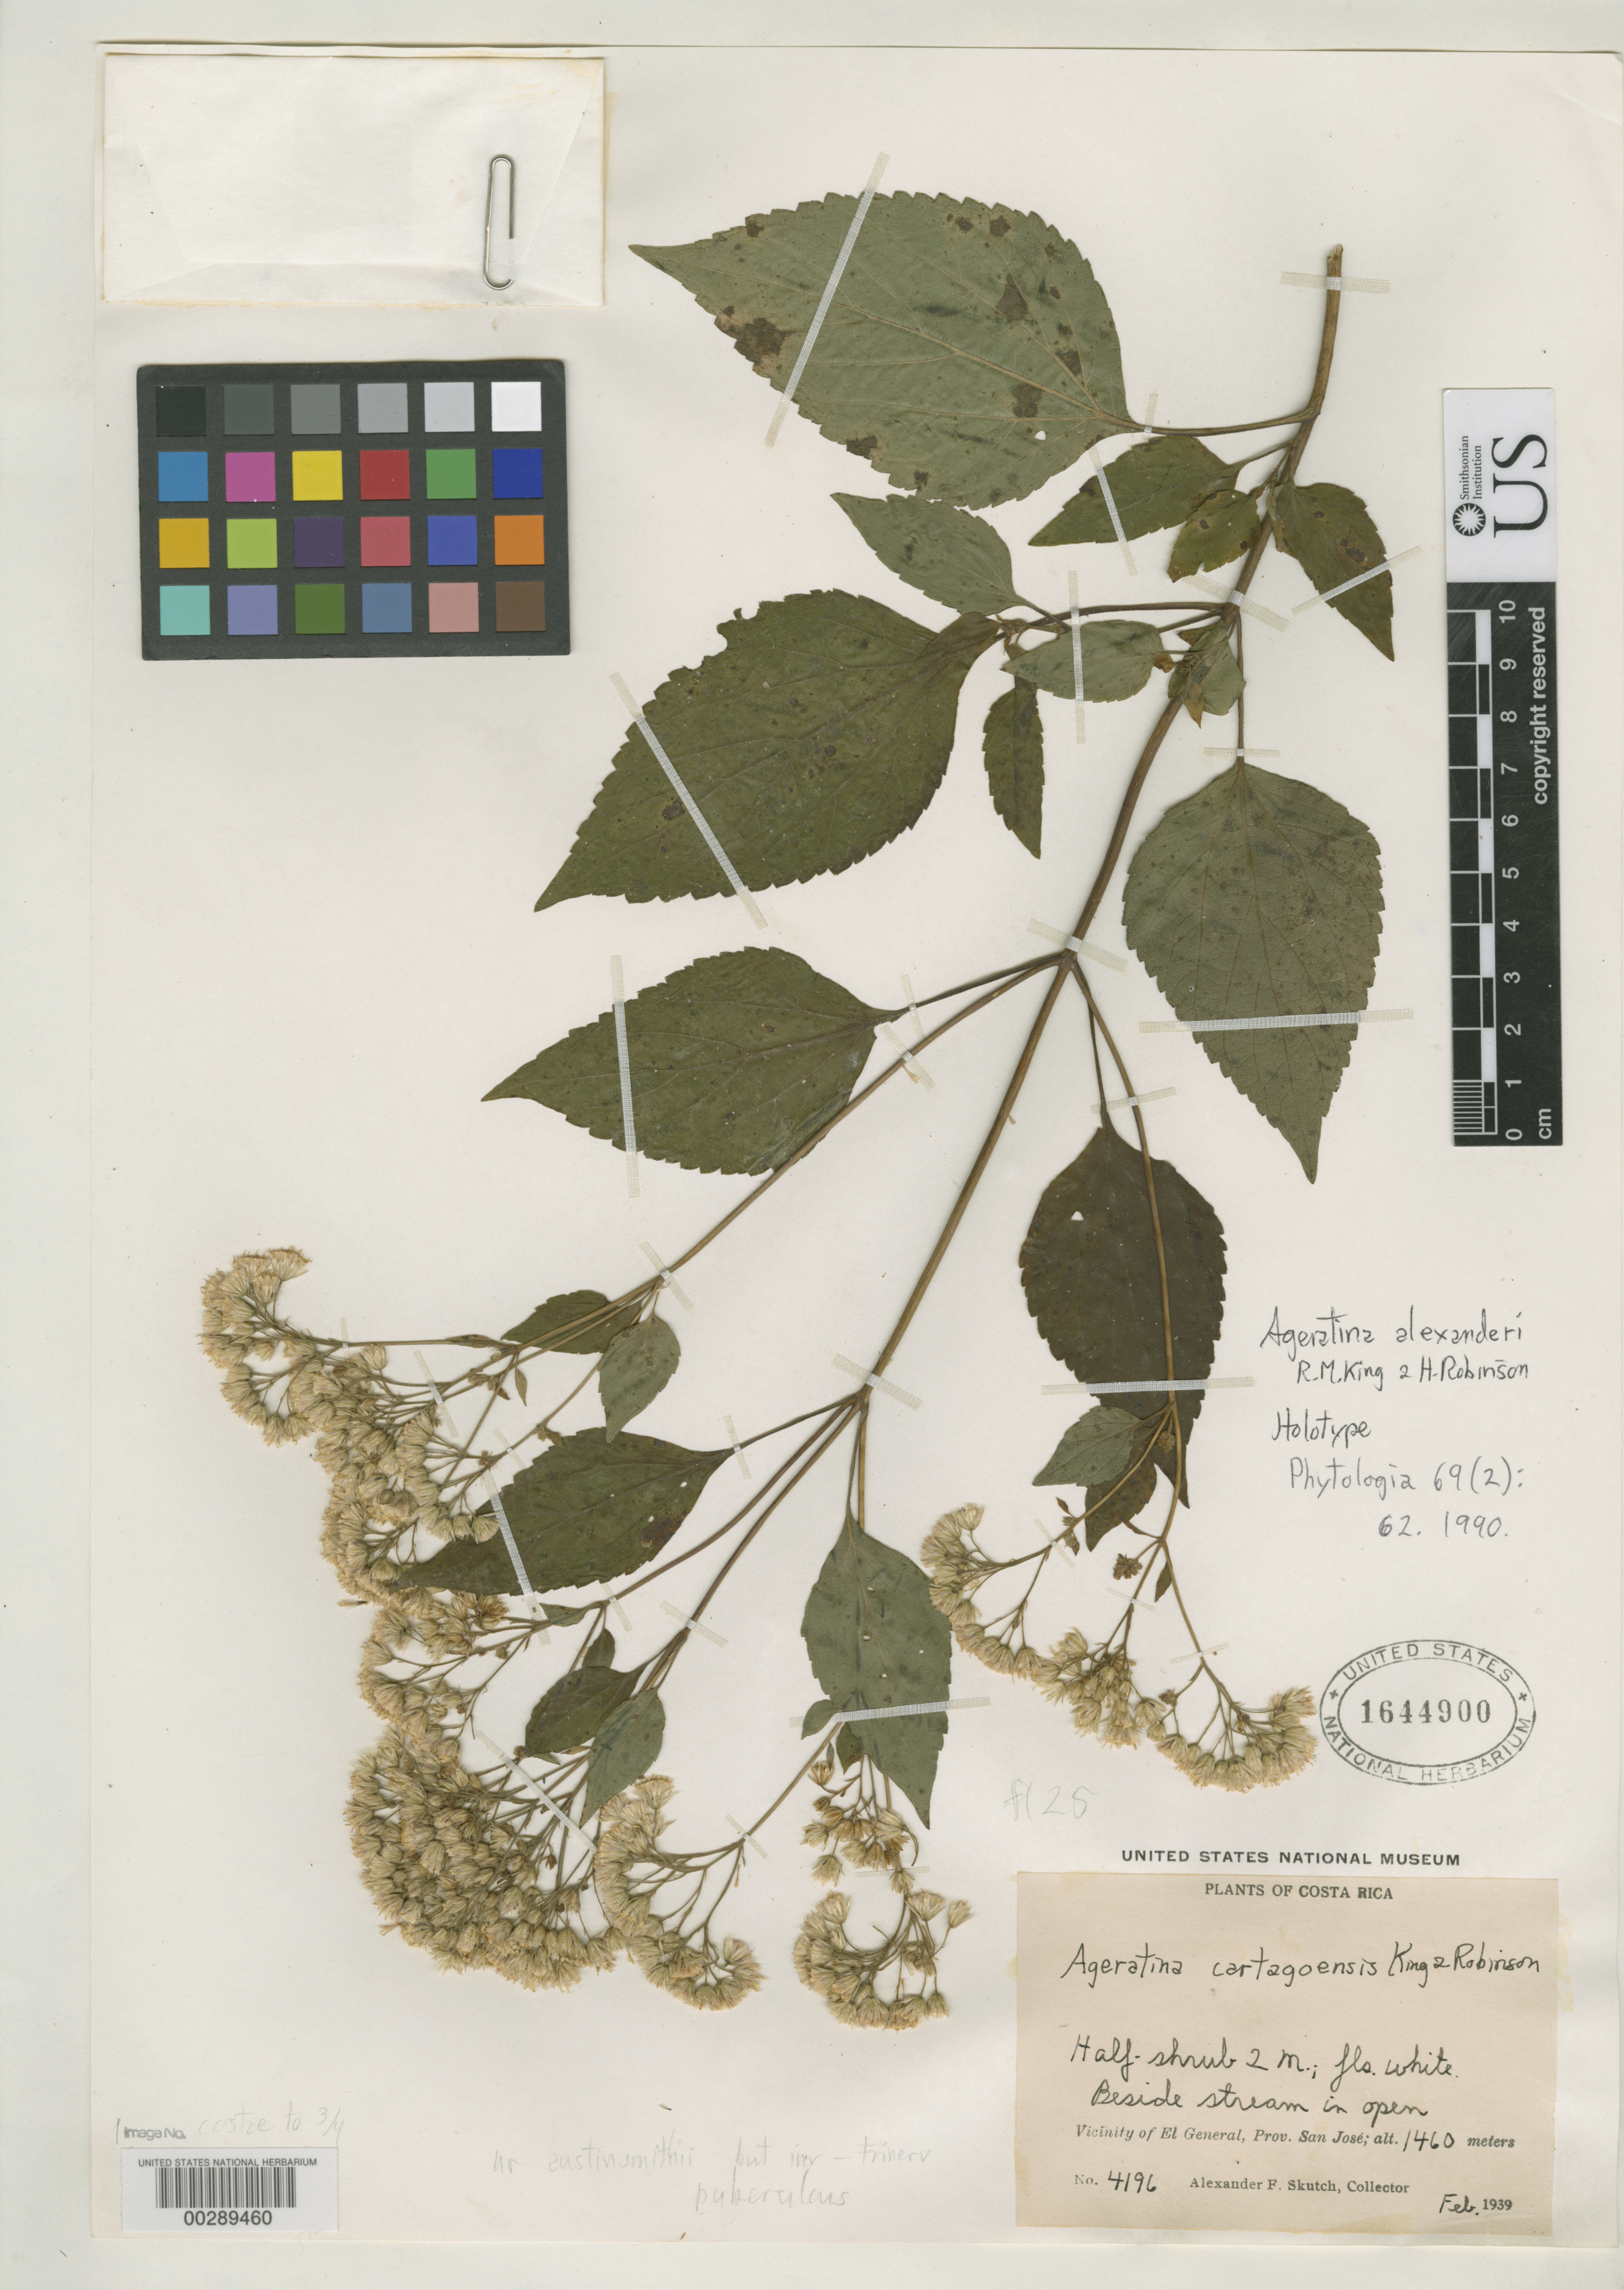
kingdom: Plantae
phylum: Tracheophyta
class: Magnoliopsida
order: Asterales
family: Asteraceae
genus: Ageratina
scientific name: Ageratina alexanderi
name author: R.M. King & H. Rob.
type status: Holotype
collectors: A. F. Skutch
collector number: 4196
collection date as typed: Feb 1939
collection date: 1939-02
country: Costa Rica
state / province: San José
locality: Vicinity of El General.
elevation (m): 1460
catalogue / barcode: US 1644900